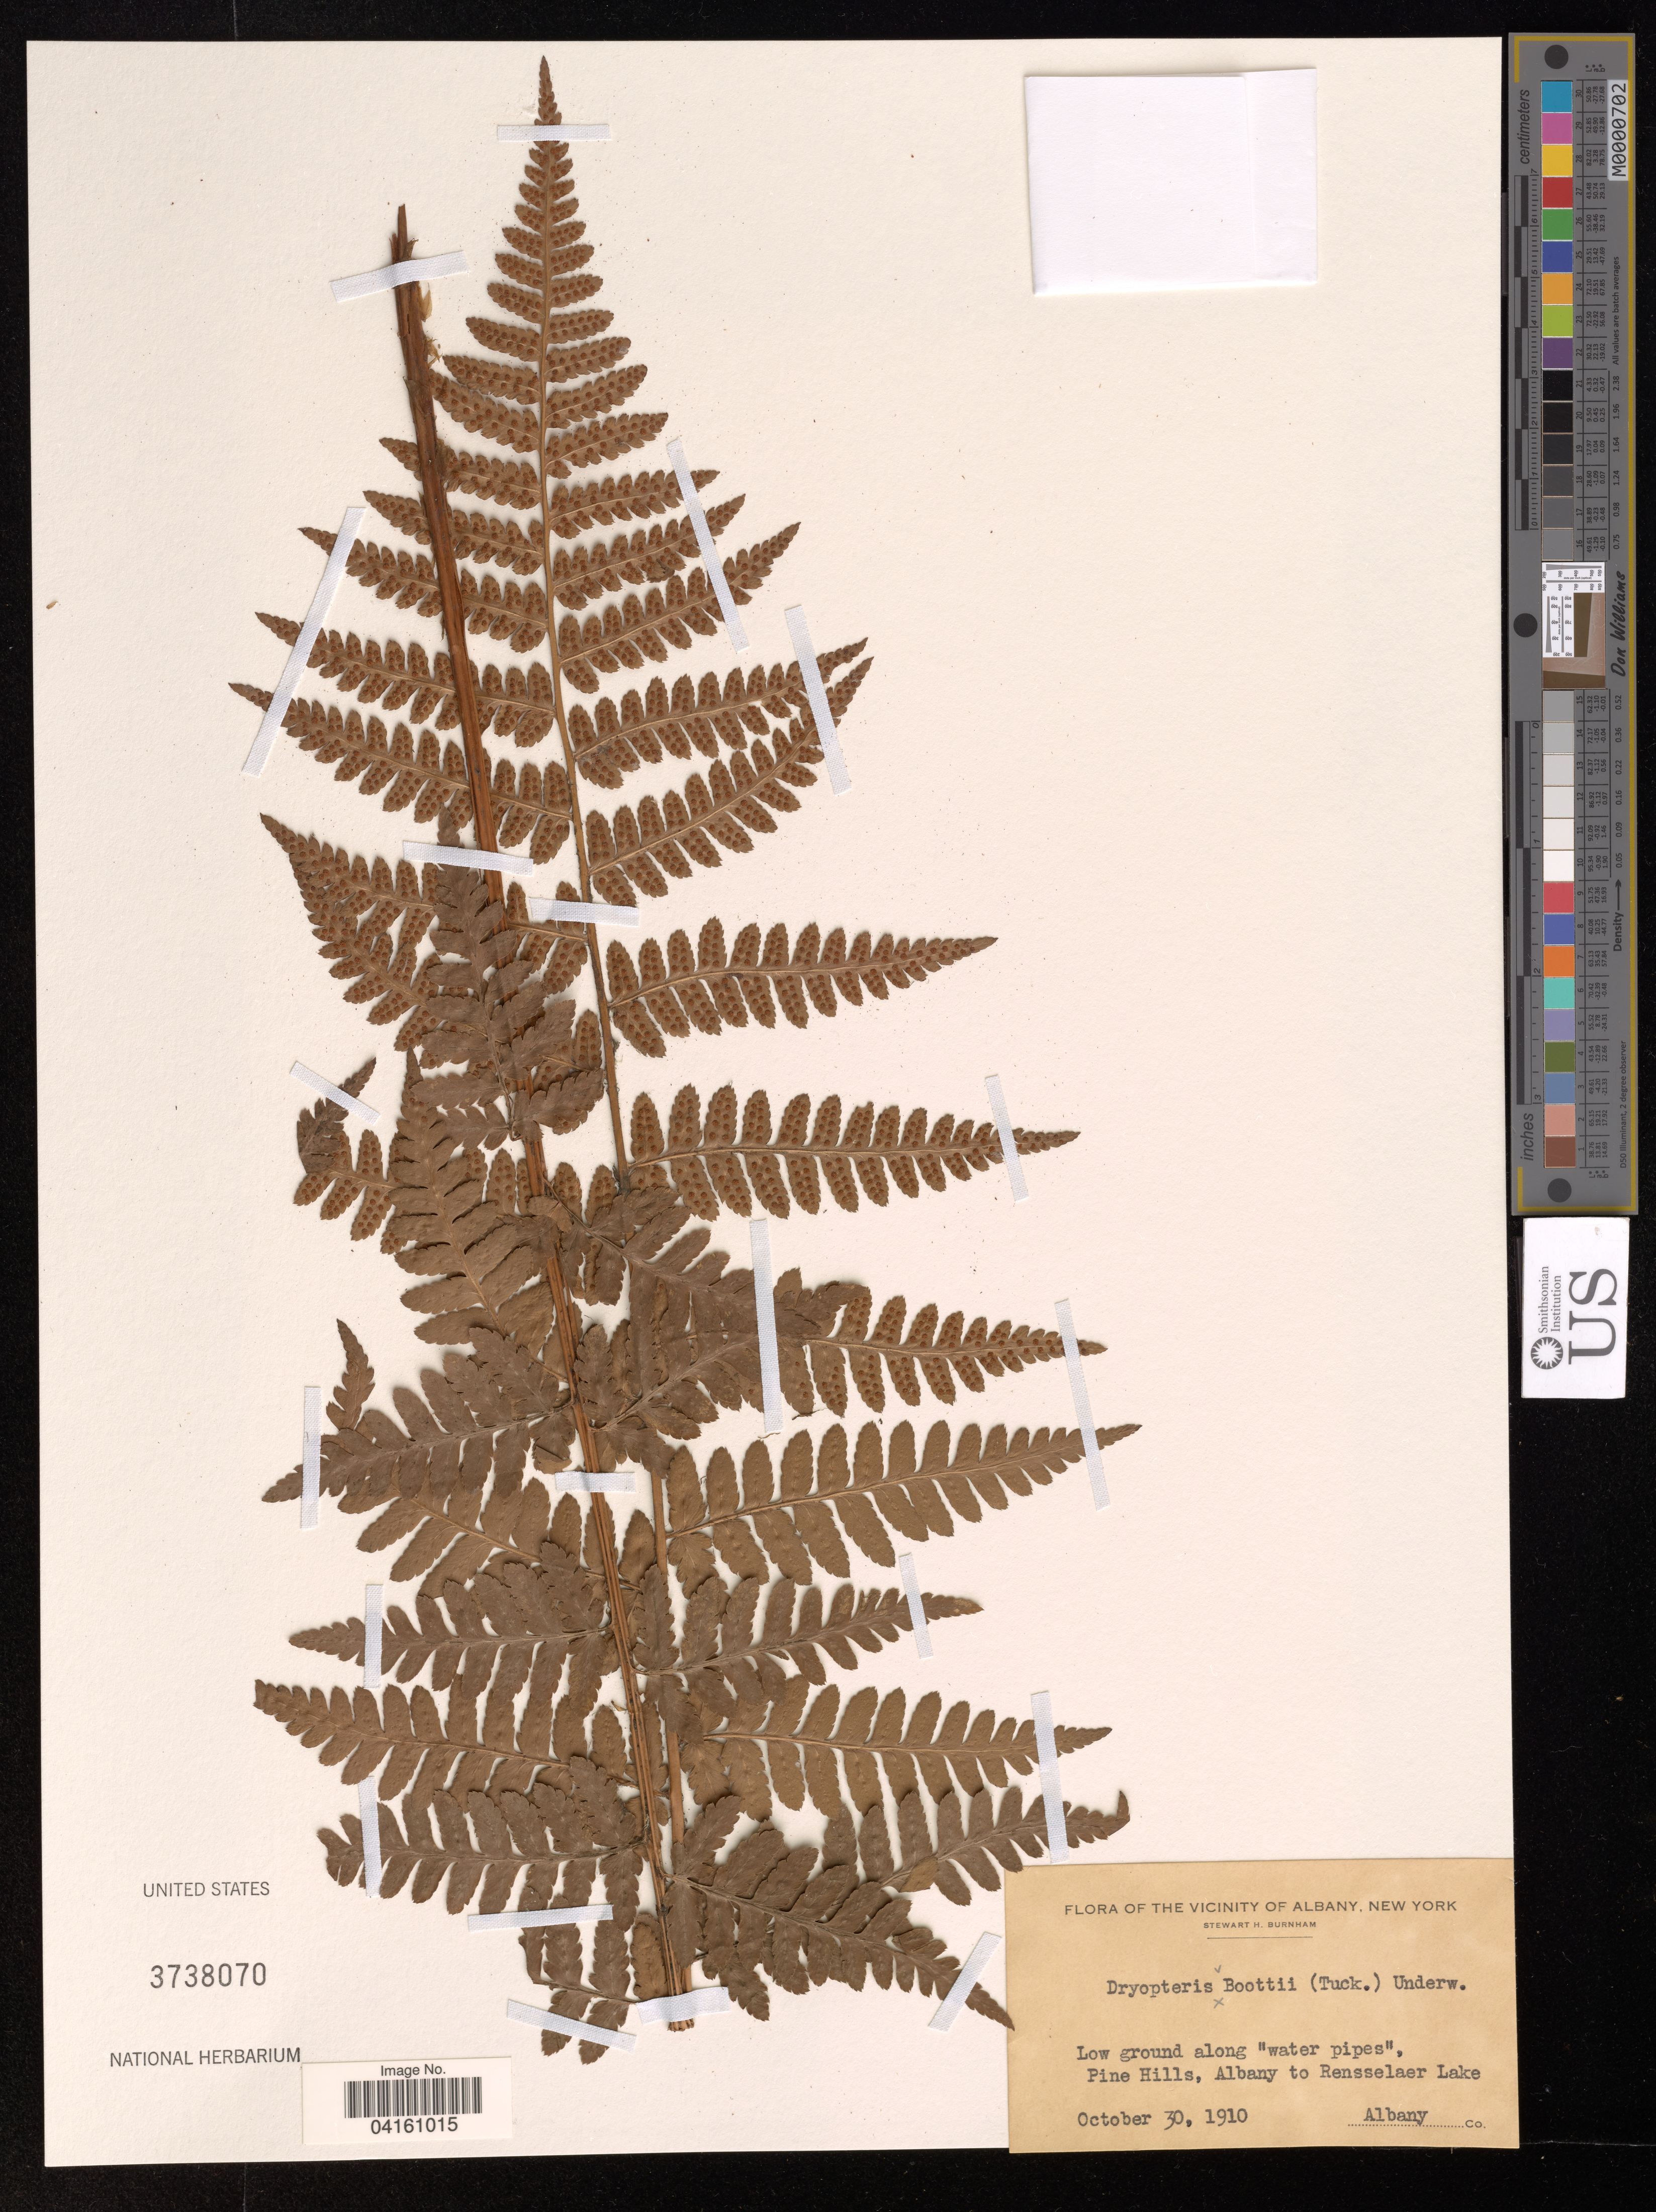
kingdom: Plantae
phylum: Tracheophyta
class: Polypodiopsida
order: Polypodiales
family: Dryopteridaceae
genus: Dryopteris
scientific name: Dryopteris x boottii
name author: Underw.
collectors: S. Burnham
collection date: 1910-10-30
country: United States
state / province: New York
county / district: Albany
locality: The vicinity of Albany. Pine Hills, Albany to Rensselaer Lake. Albany co.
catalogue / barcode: US 3738070